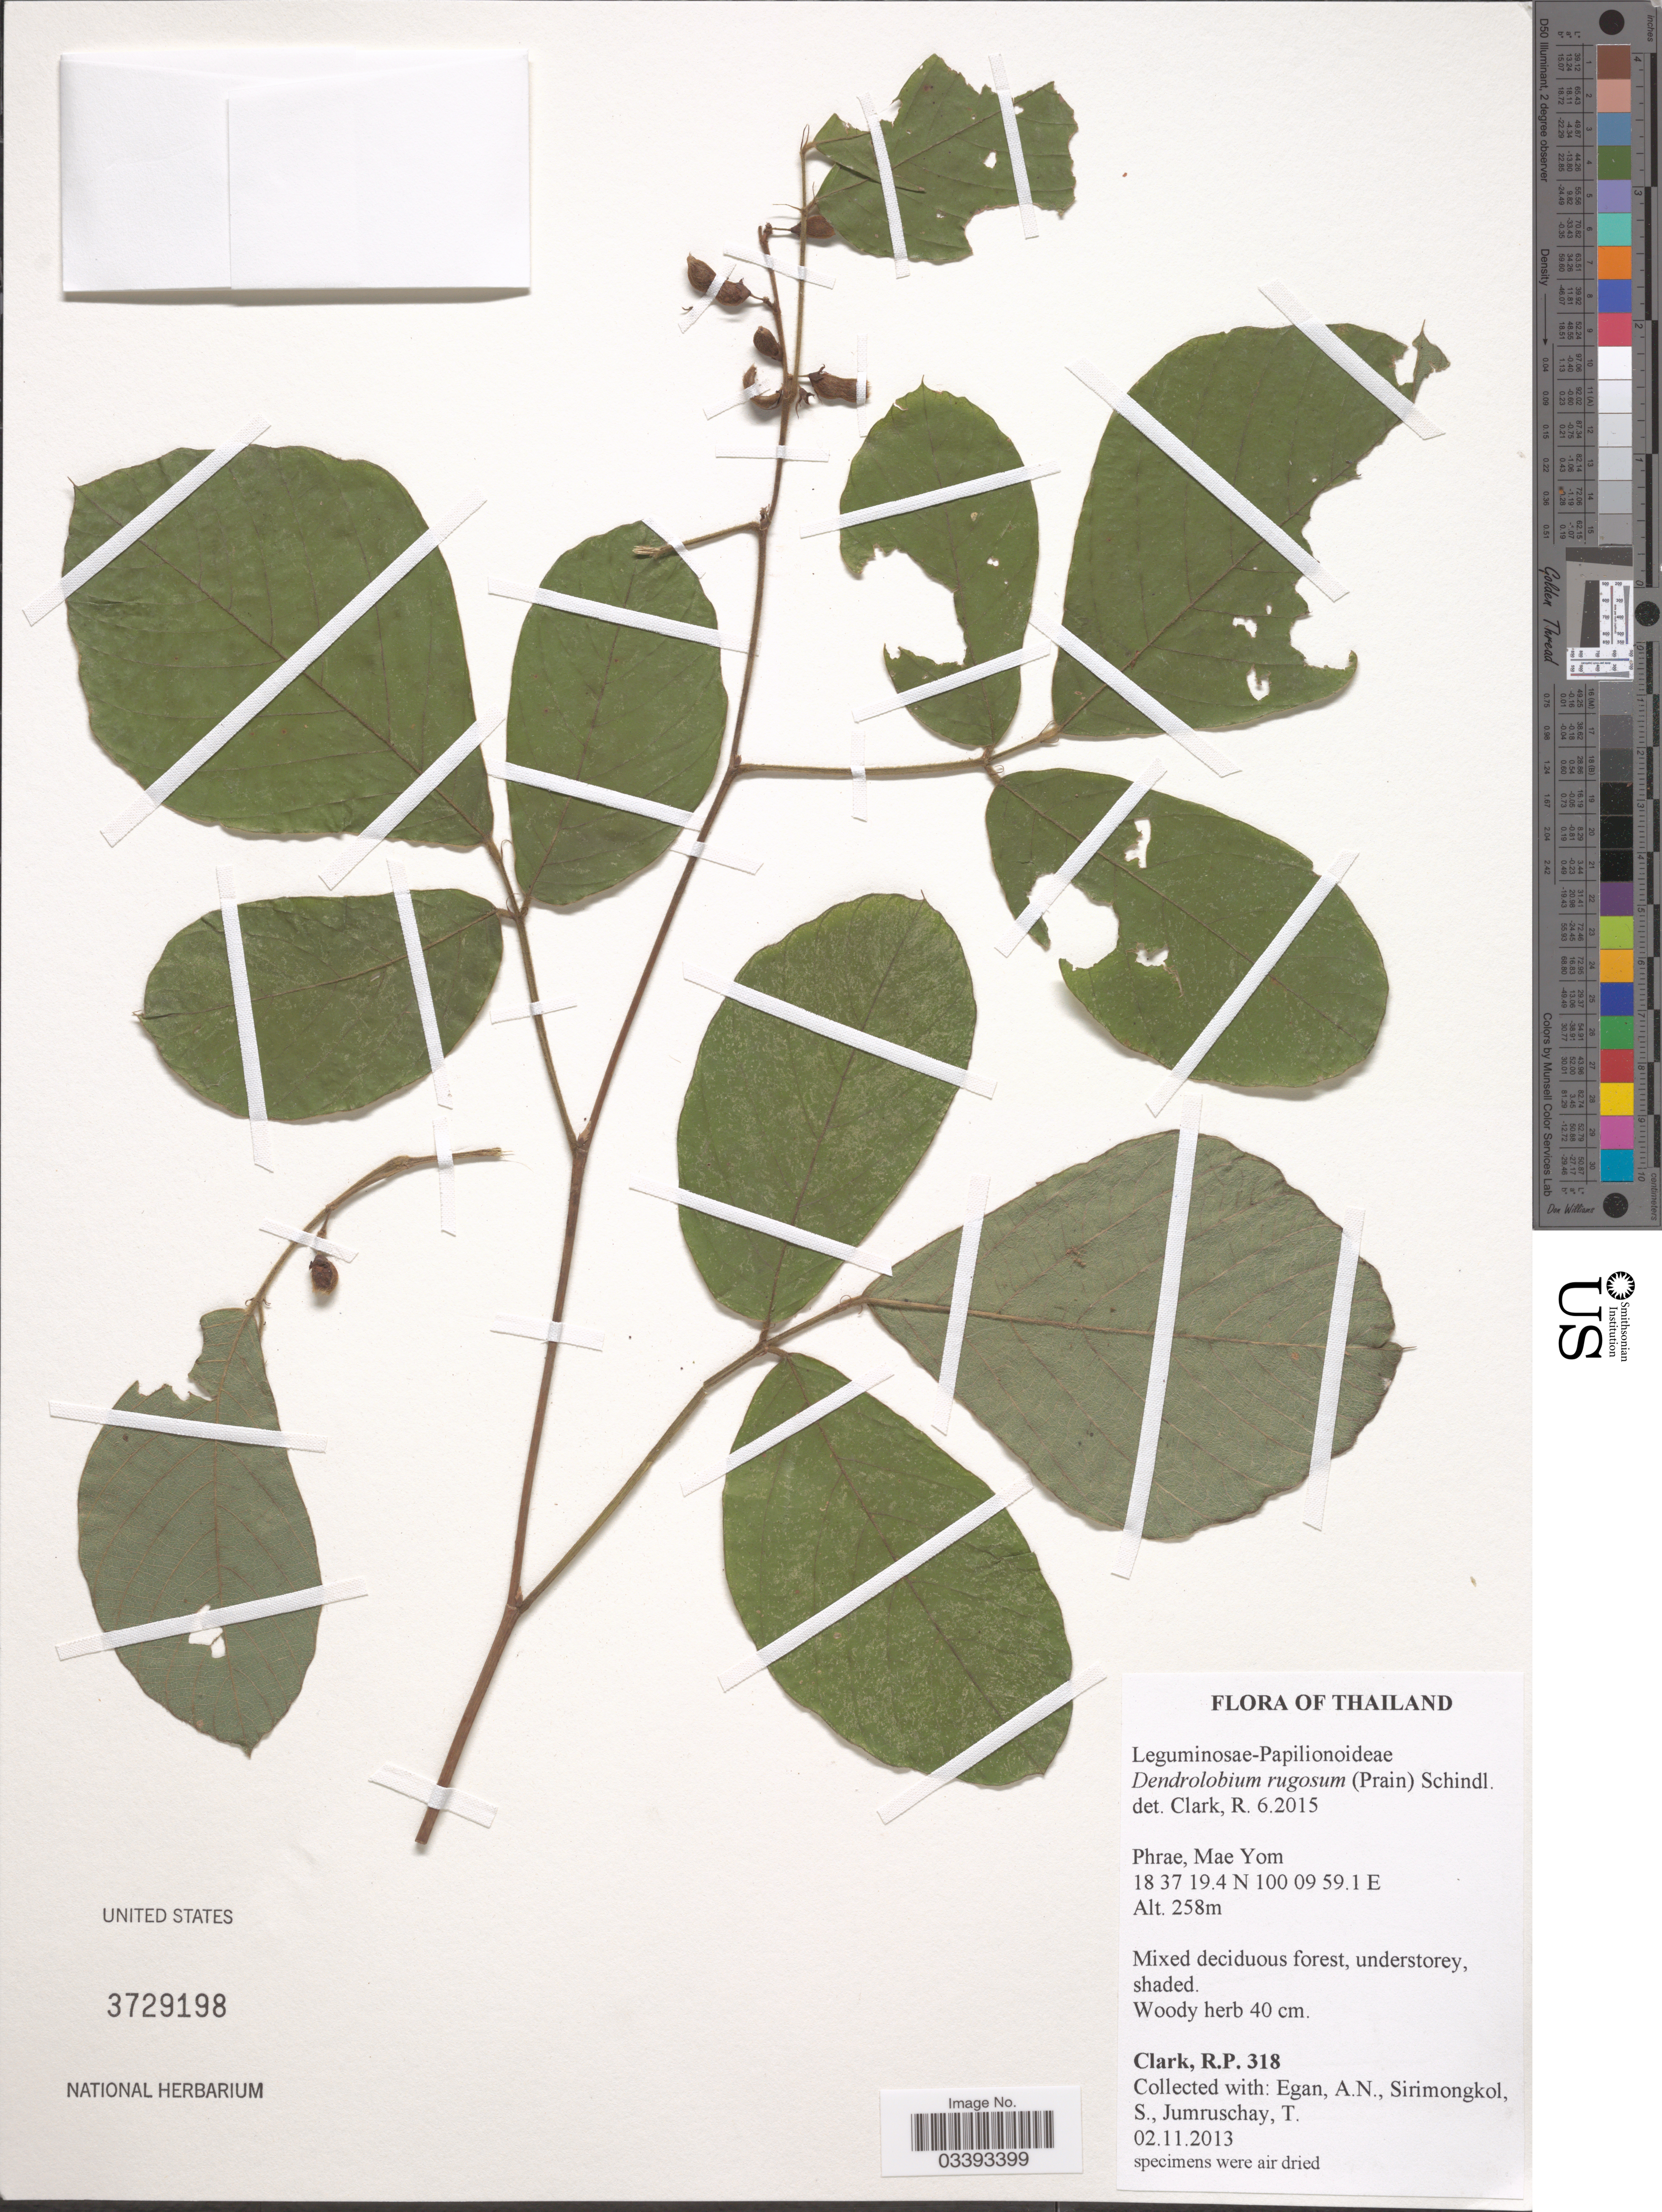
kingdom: Plantae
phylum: Tracheophyta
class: Magnoliopsida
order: Fabales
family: Fabaceae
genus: Dendrolobium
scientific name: Dendrolobium rugosum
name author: (Prain) Schindl.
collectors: R. P. Clark, A. N. Egan, S. Sirimongkol & T. Jumruschay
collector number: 318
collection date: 2013-11-02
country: Thailand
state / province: Phrae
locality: Mae Yom.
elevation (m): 258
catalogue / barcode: US 3729198